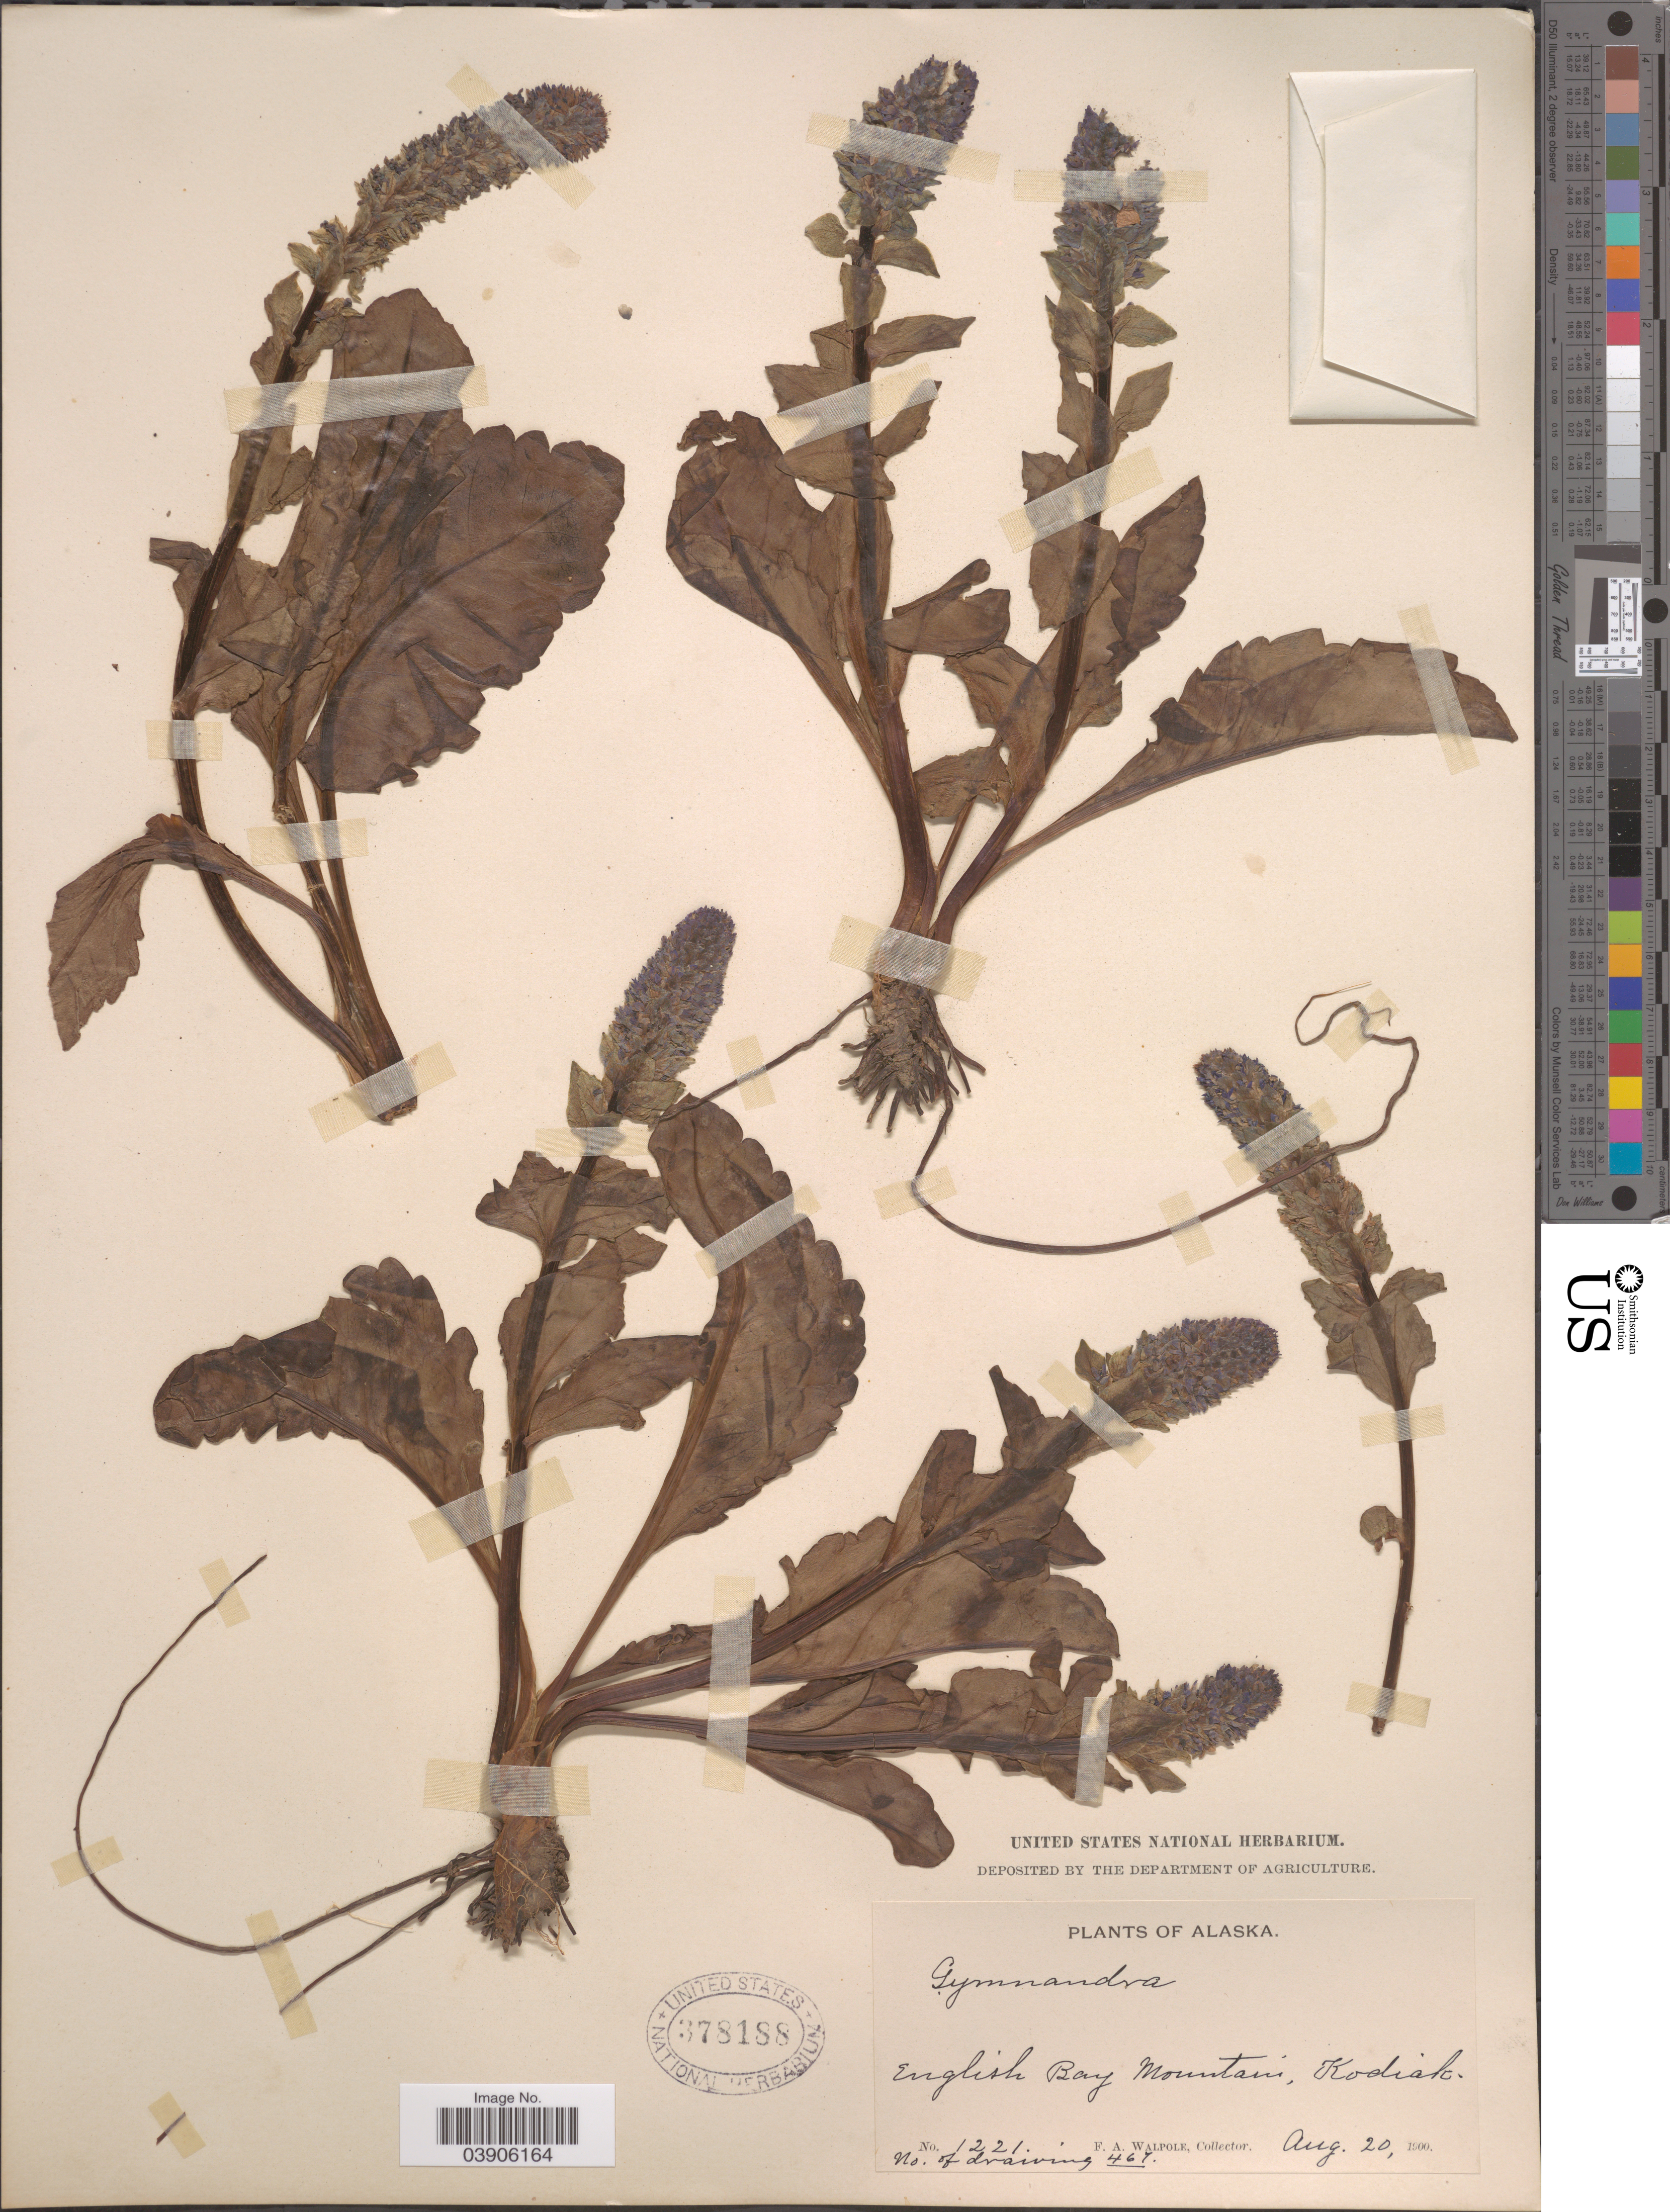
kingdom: Plantae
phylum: Tracheophyta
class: Magnoliopsida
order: Lamiales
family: Plantaginaceae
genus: Lagotis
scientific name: Lagotis glauca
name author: Gaertn.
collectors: F. Walpole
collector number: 1221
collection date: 1900-08-20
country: United States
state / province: Alaska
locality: English Bay Mountain, Kodiak.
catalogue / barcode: US 378188